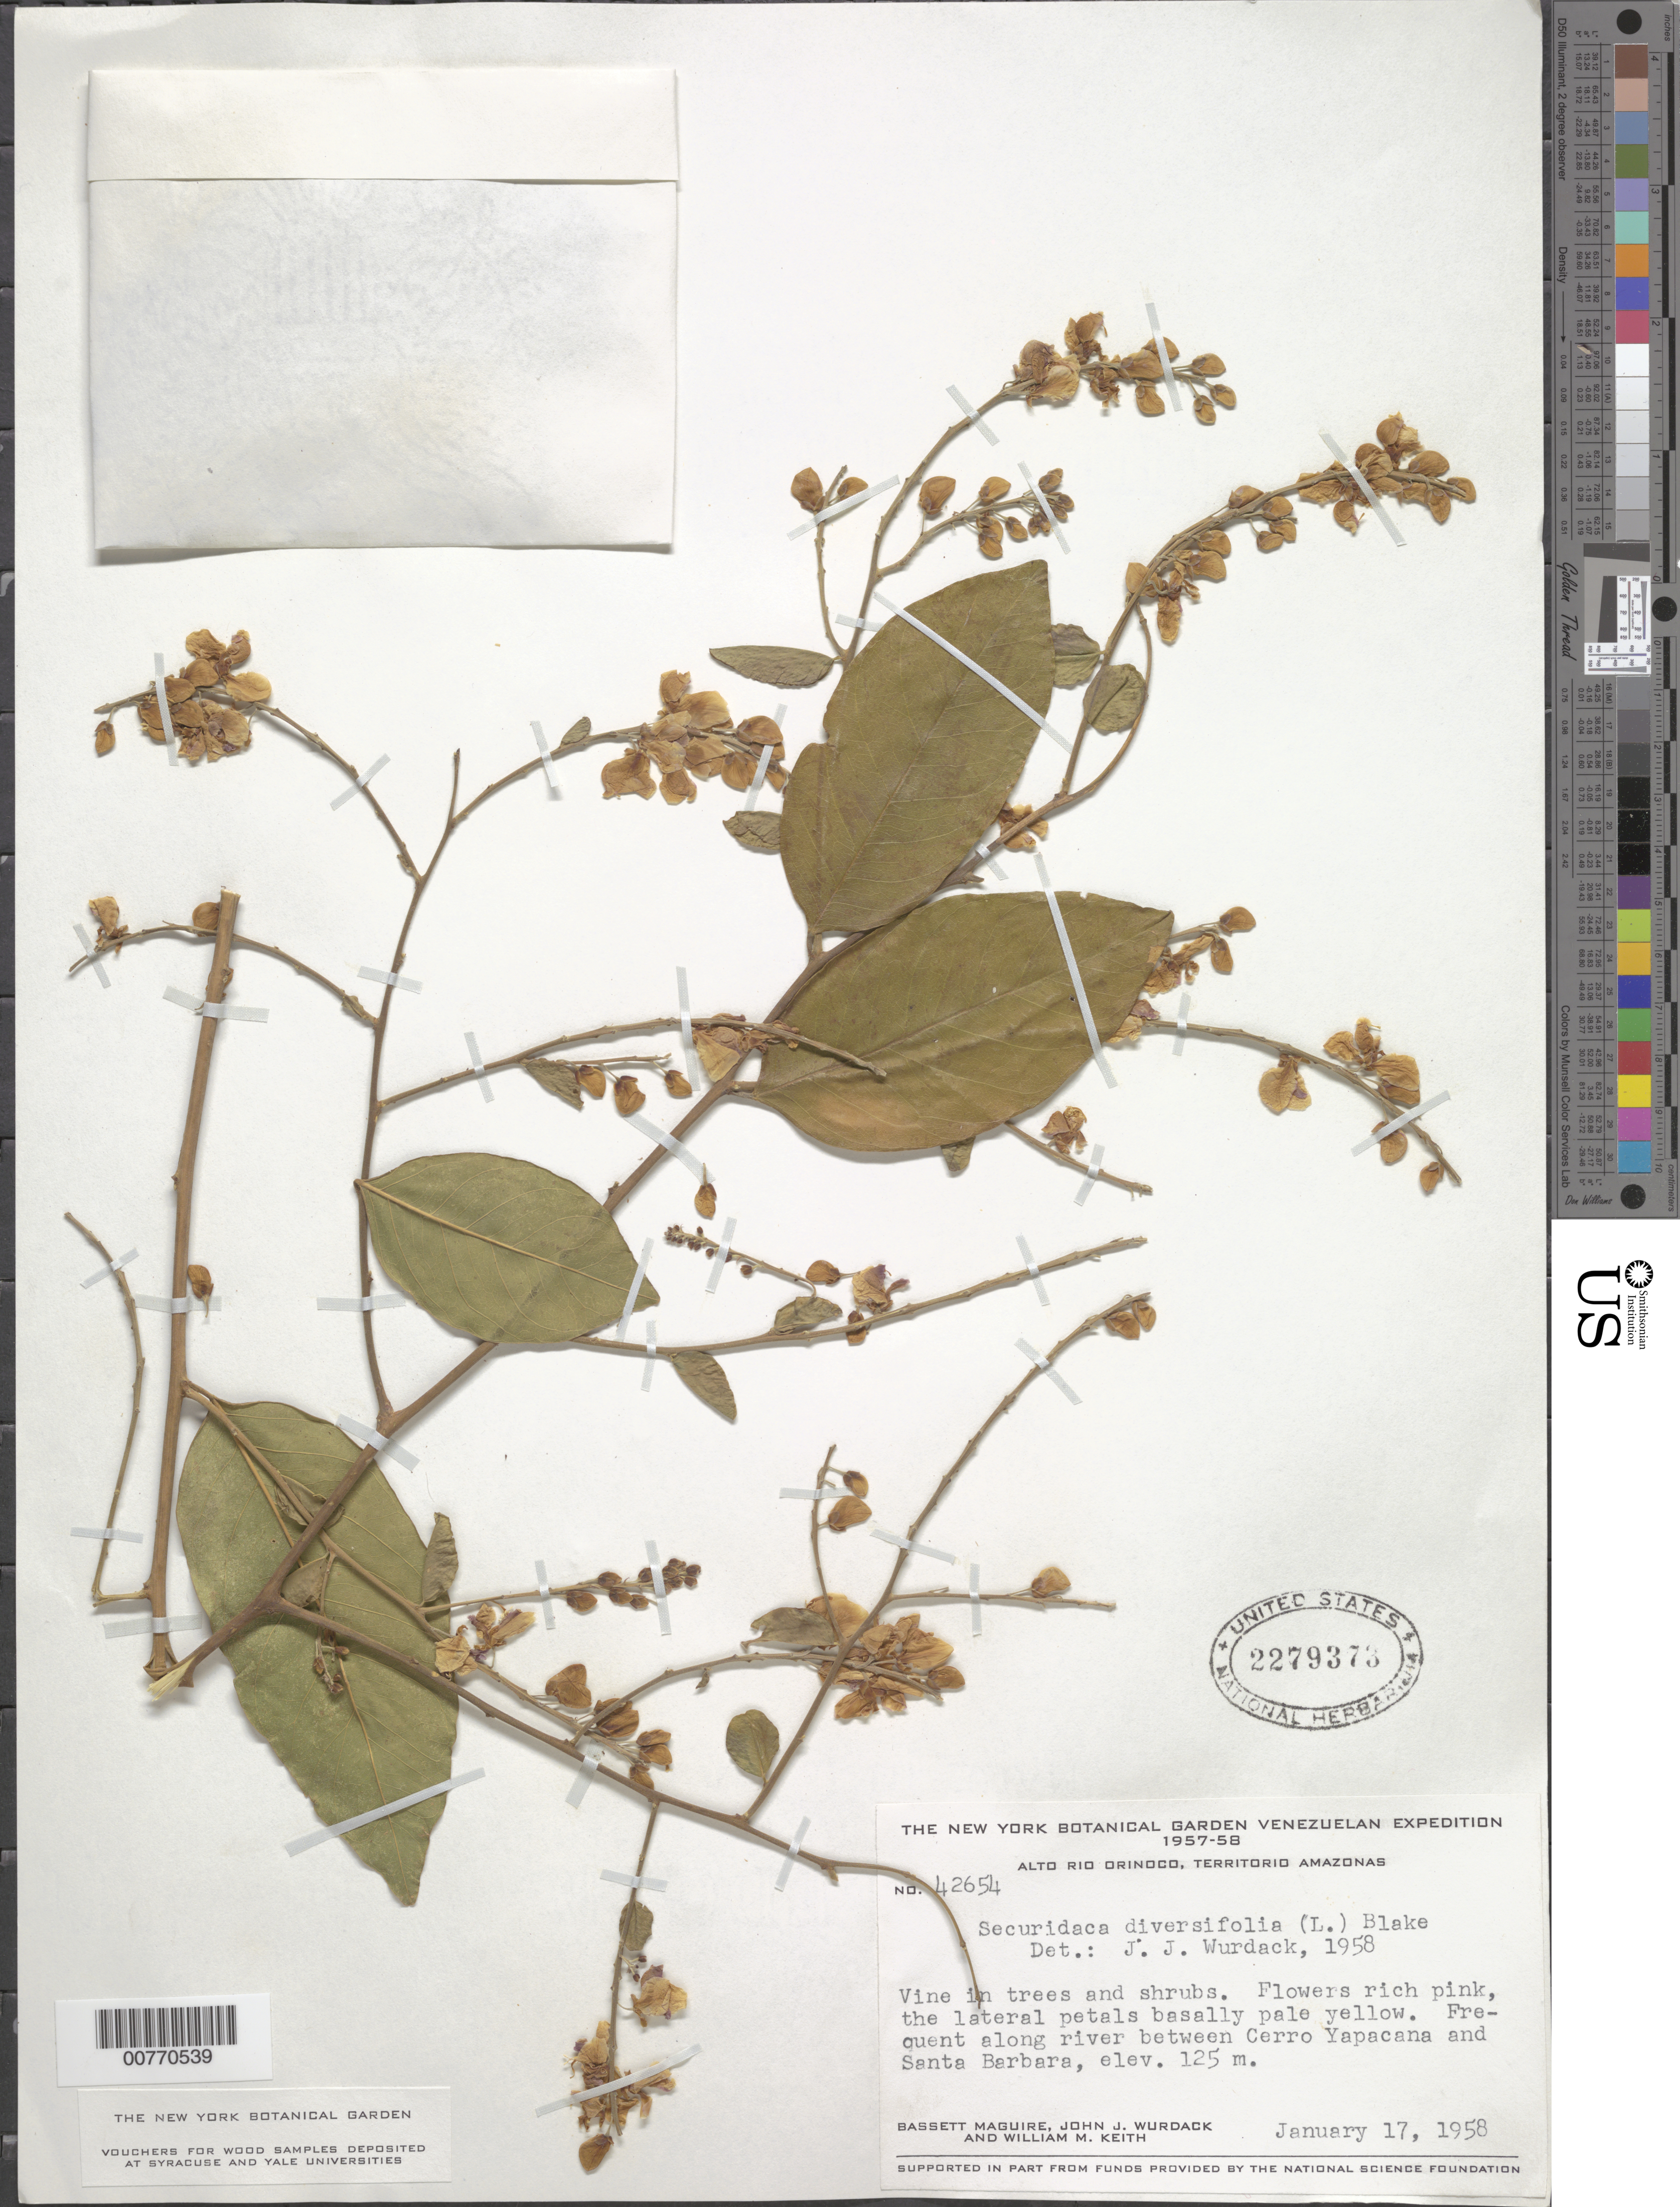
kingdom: Plantae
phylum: Tracheophyta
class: Magnoliopsida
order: Fabales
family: Polygalaceae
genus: Securidaca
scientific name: Securidaca diversifolia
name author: (L.) S.F. Blake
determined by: Wurdack, John J., (US), US (UNITED STATES)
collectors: B. Maguire, J. J. Wurdack & C. K. Maguire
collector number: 42654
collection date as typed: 17-Jan-58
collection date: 1958-01-17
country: Venezuela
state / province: Amazonas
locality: Río Orinoco, between Cerro Yapacána and Santa Barbara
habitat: In trees and shrubs; along river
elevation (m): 100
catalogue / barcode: US 2279373